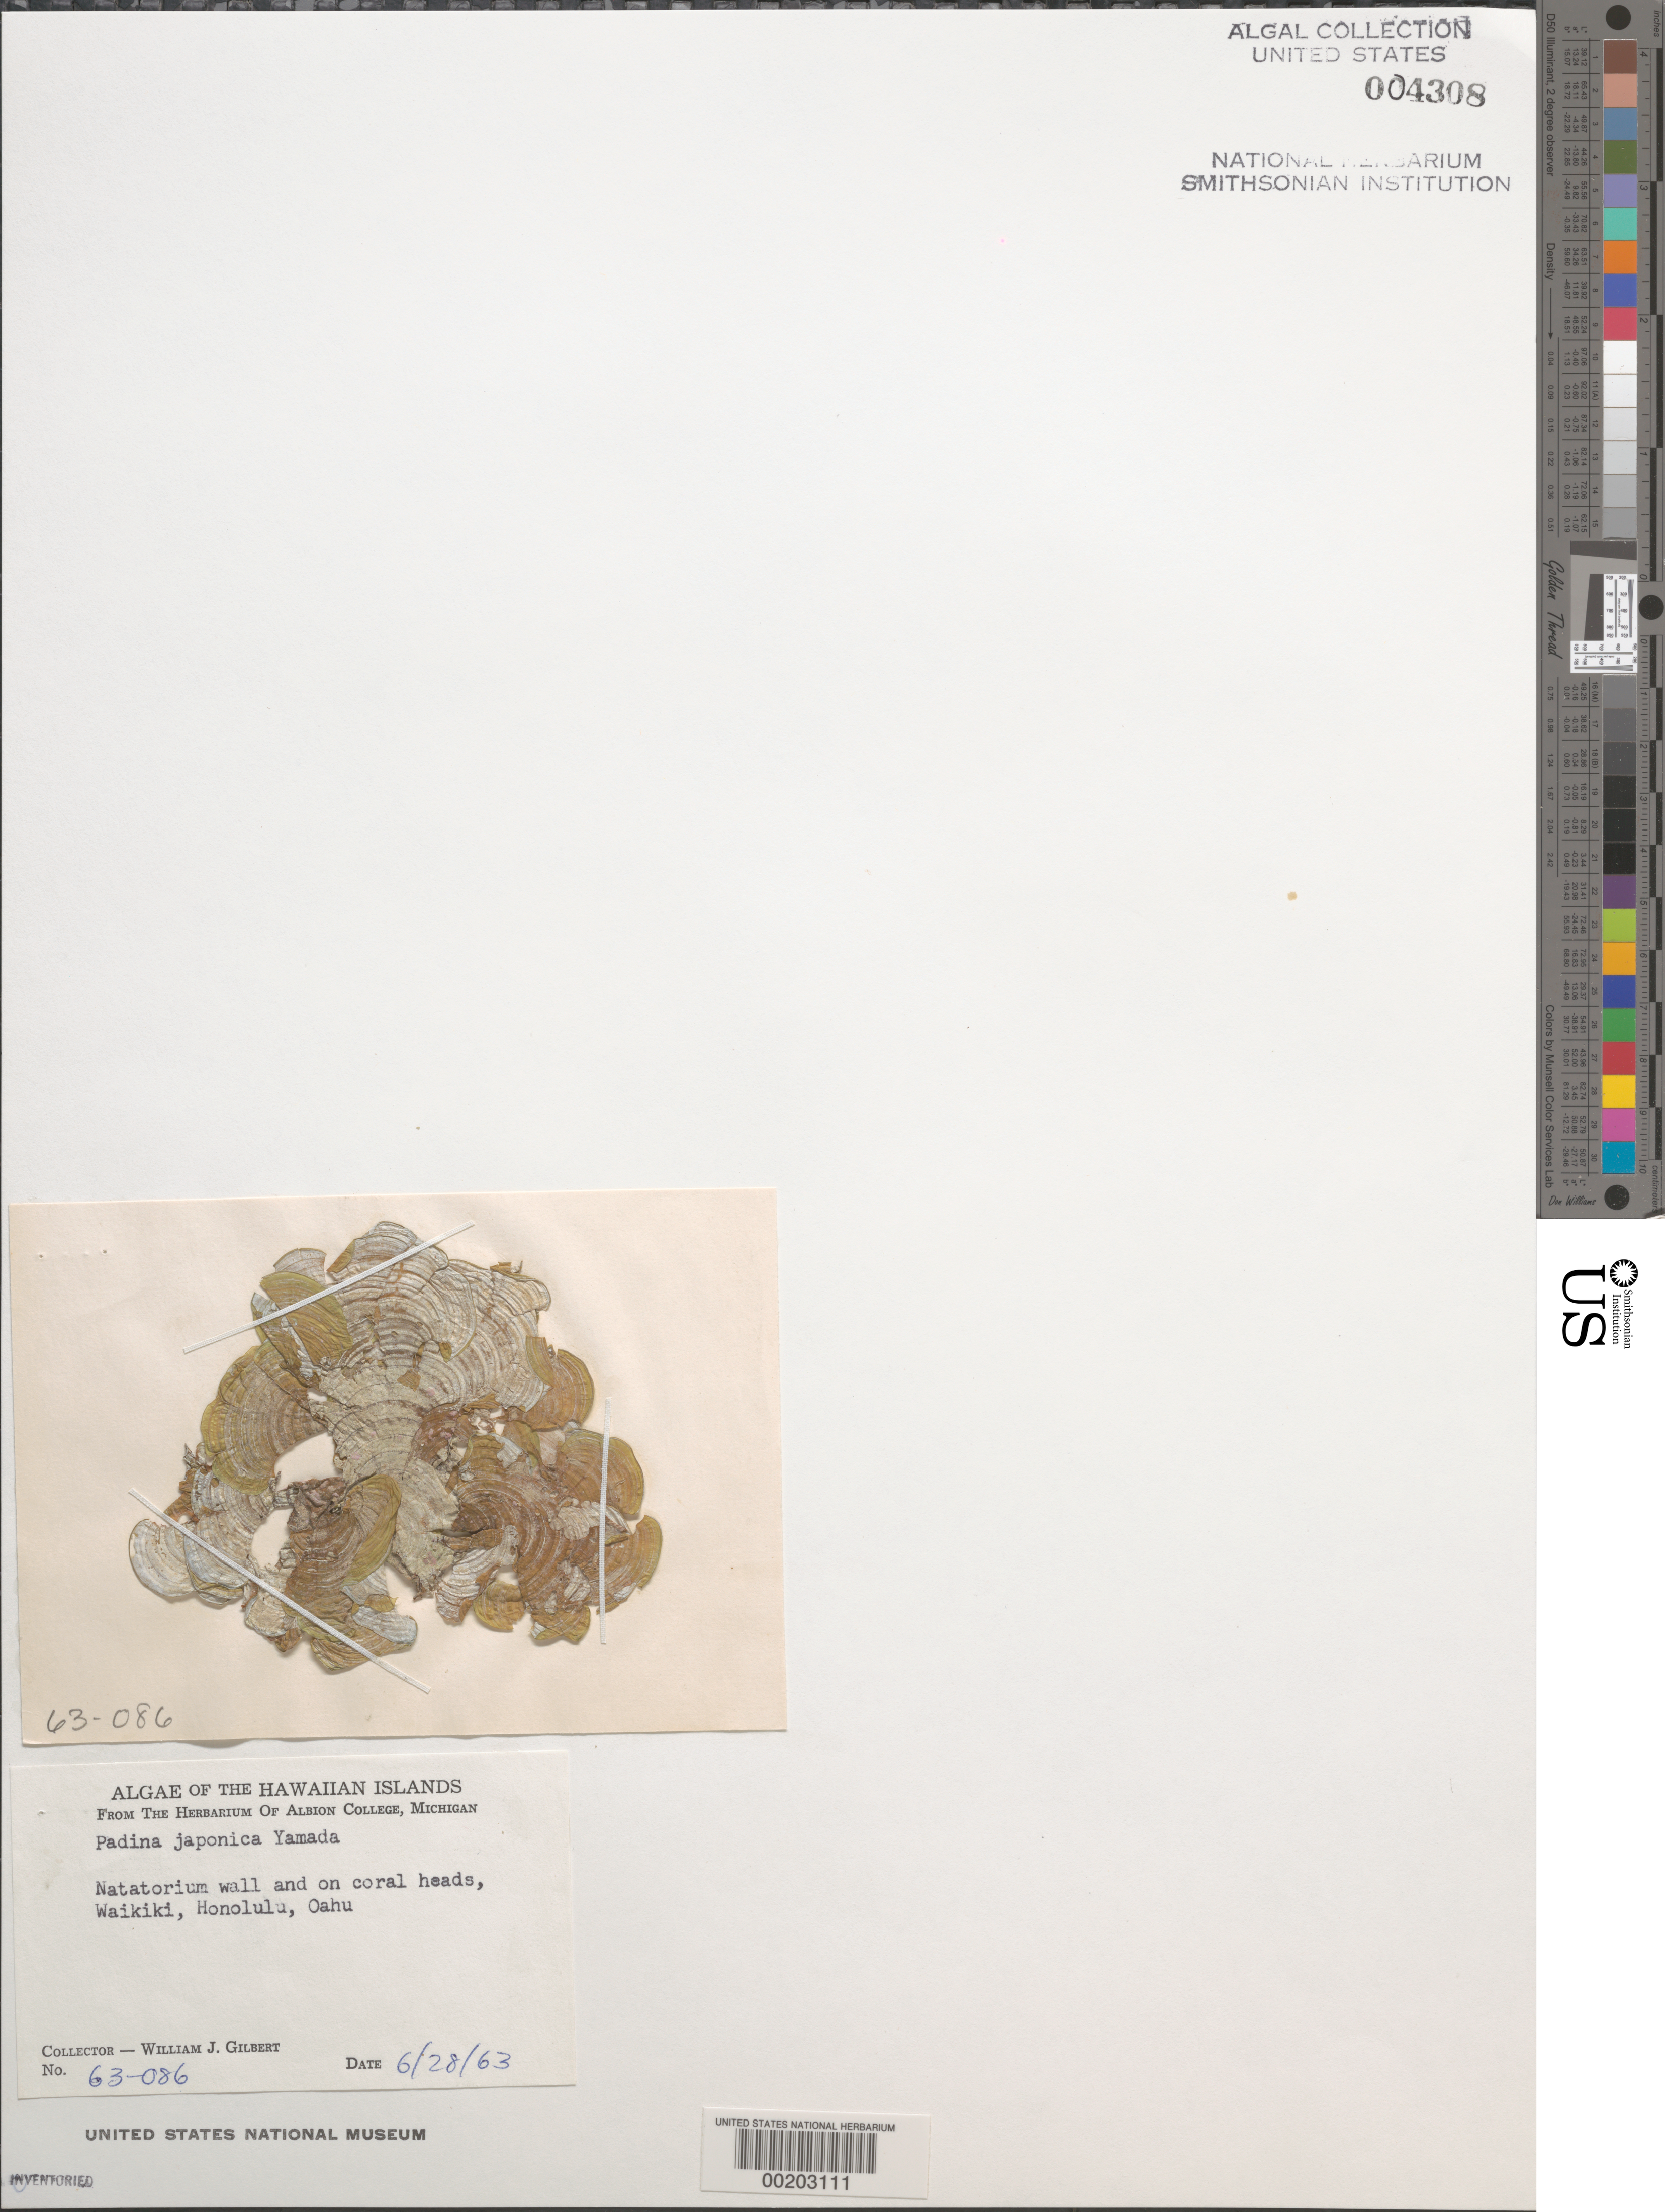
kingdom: Chromista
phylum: Ochrophyta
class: Phaeophyceae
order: Dictyotales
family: Dictyotaceae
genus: Padina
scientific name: Padina japonica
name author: Yamada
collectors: W. J. Gilbert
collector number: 63-086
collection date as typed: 28 Jun 1963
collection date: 1963-06-28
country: United States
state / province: Hawaii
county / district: Honolulu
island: Oahu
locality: Honolulu, Waikiki, Natatorium wall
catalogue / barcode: US 4308